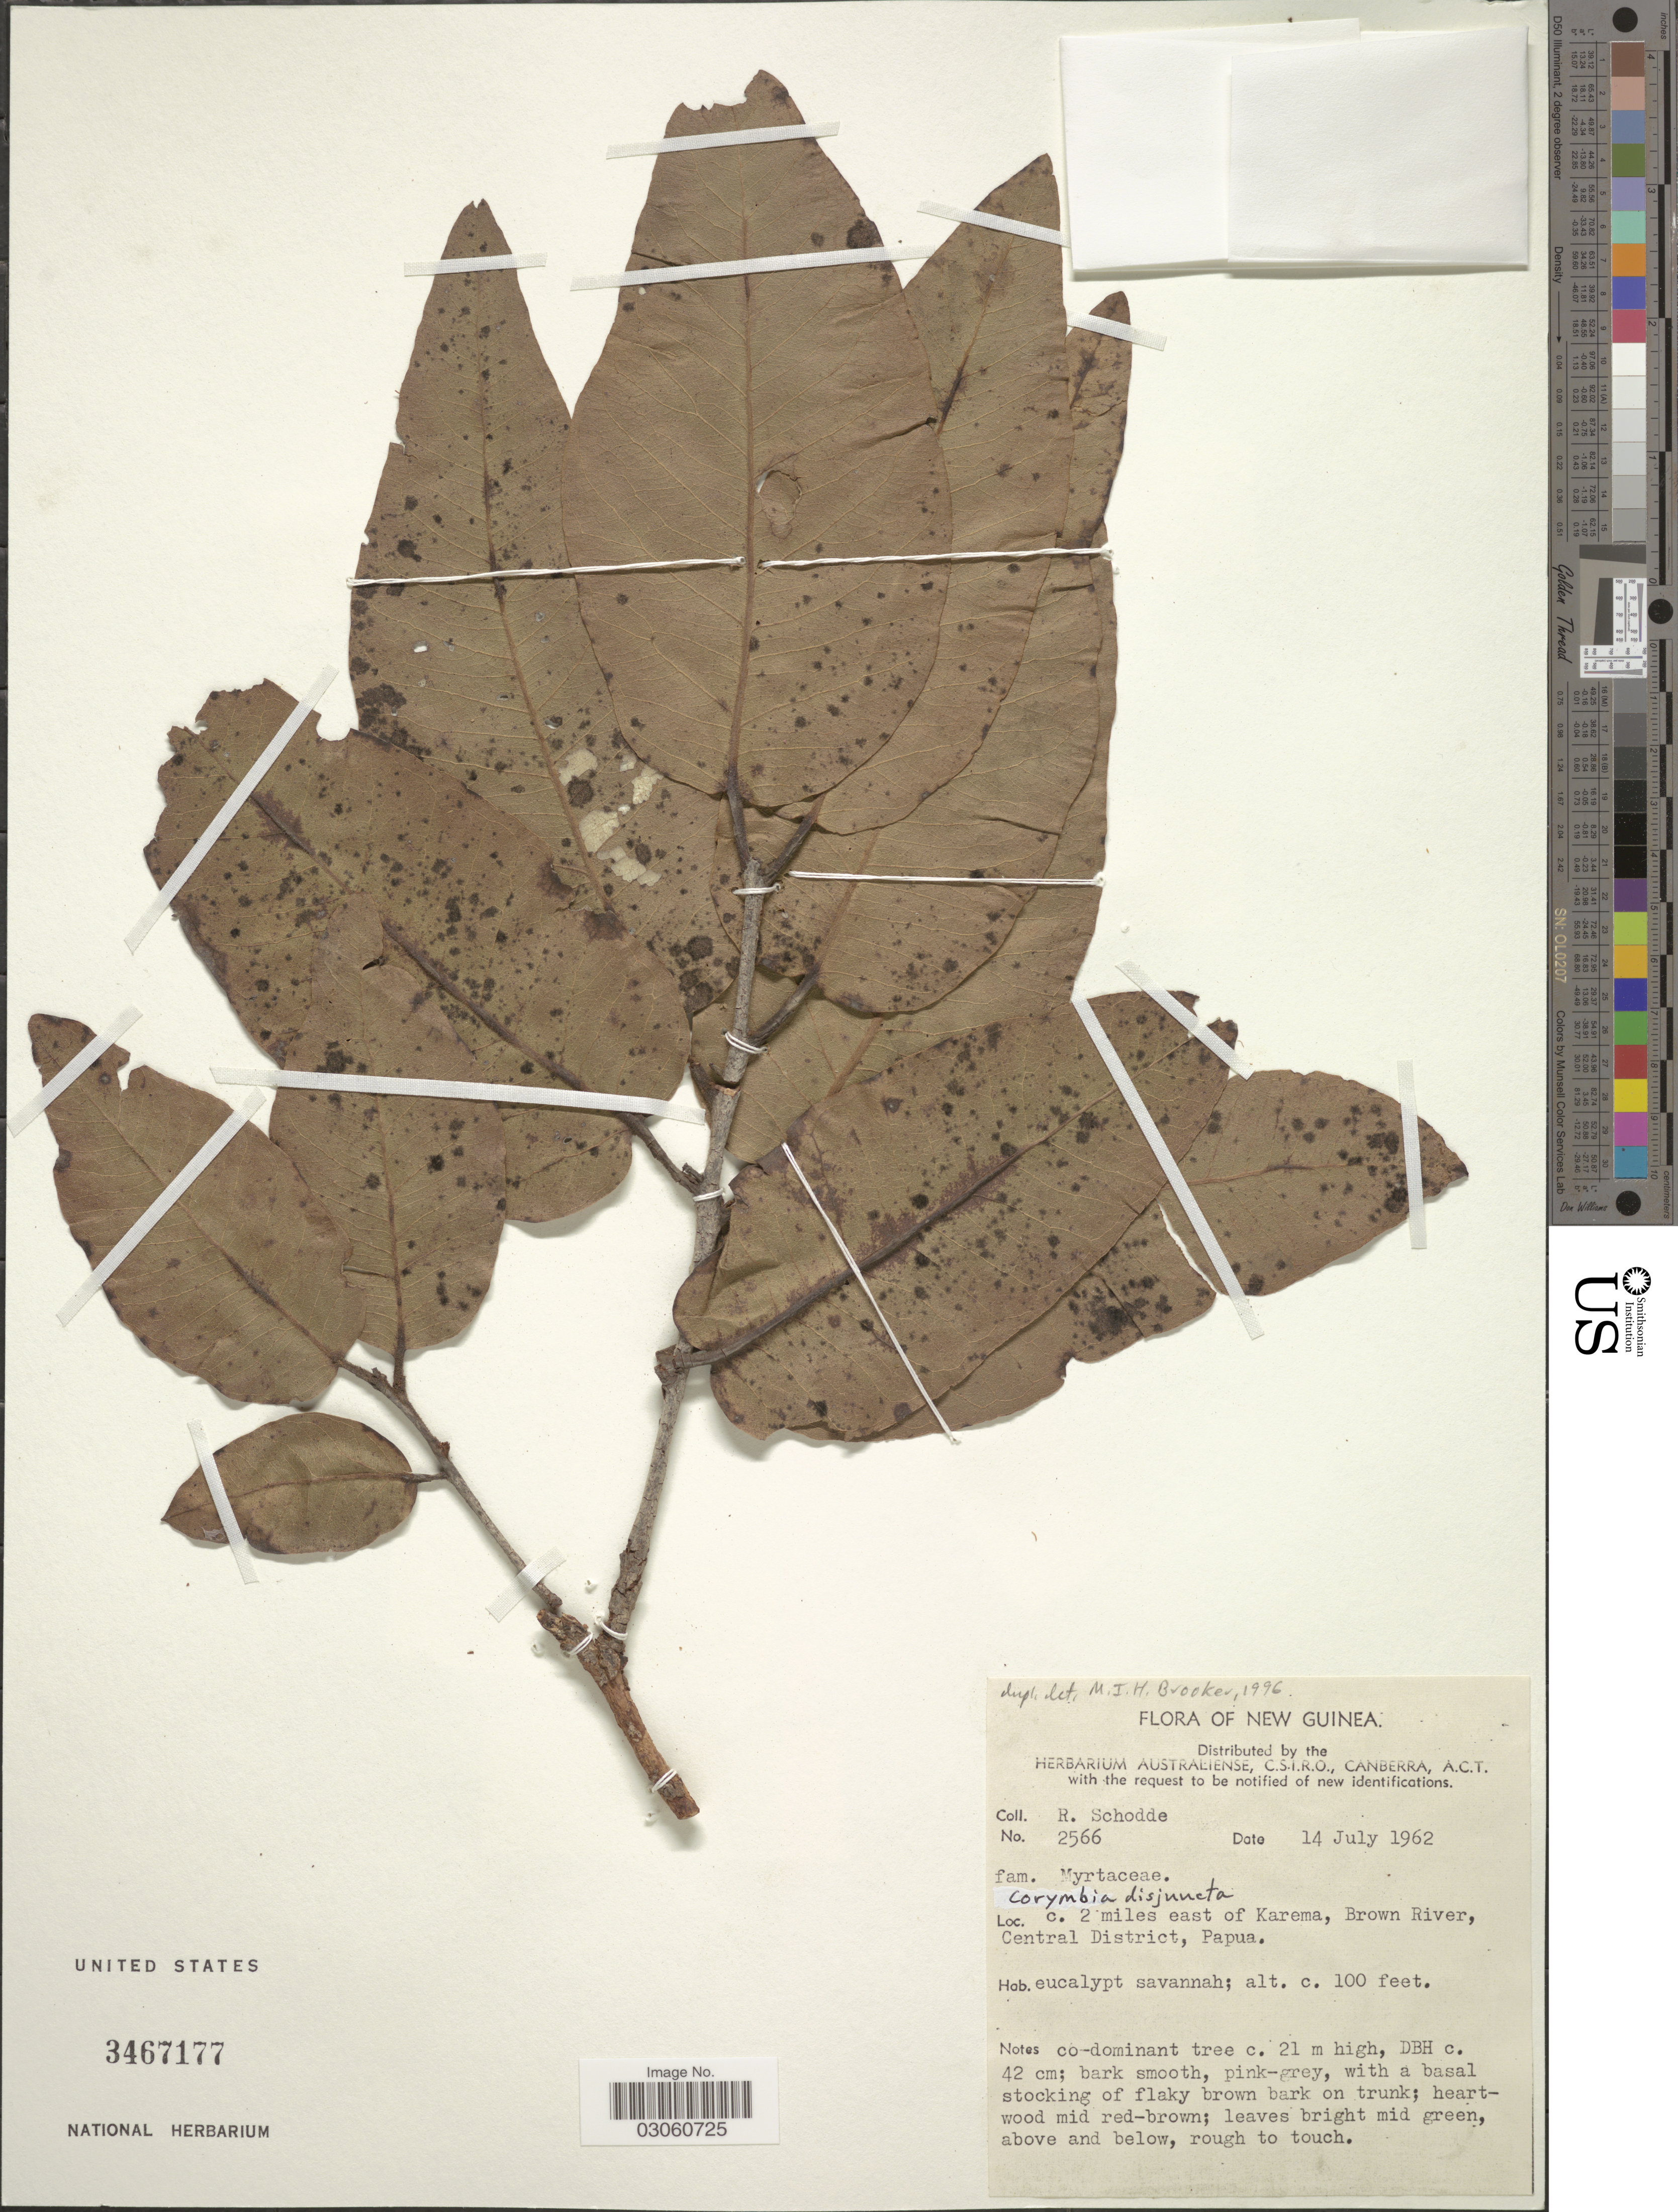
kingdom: Plantae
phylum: Tracheophyta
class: Magnoliopsida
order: Myrtales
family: Myrtaceae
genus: Eucalyptus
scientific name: Eucalyptus disjuncta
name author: (K.D. Hill & L.A.S. Johnson) D. Nicolle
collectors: R. Schodde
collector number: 2566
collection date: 1962-07-14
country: Papua New Guinea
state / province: Central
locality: New Guinea, c. 2 miles east of Karema, Brown River, Central District, Papua.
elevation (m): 30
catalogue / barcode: US 3467177